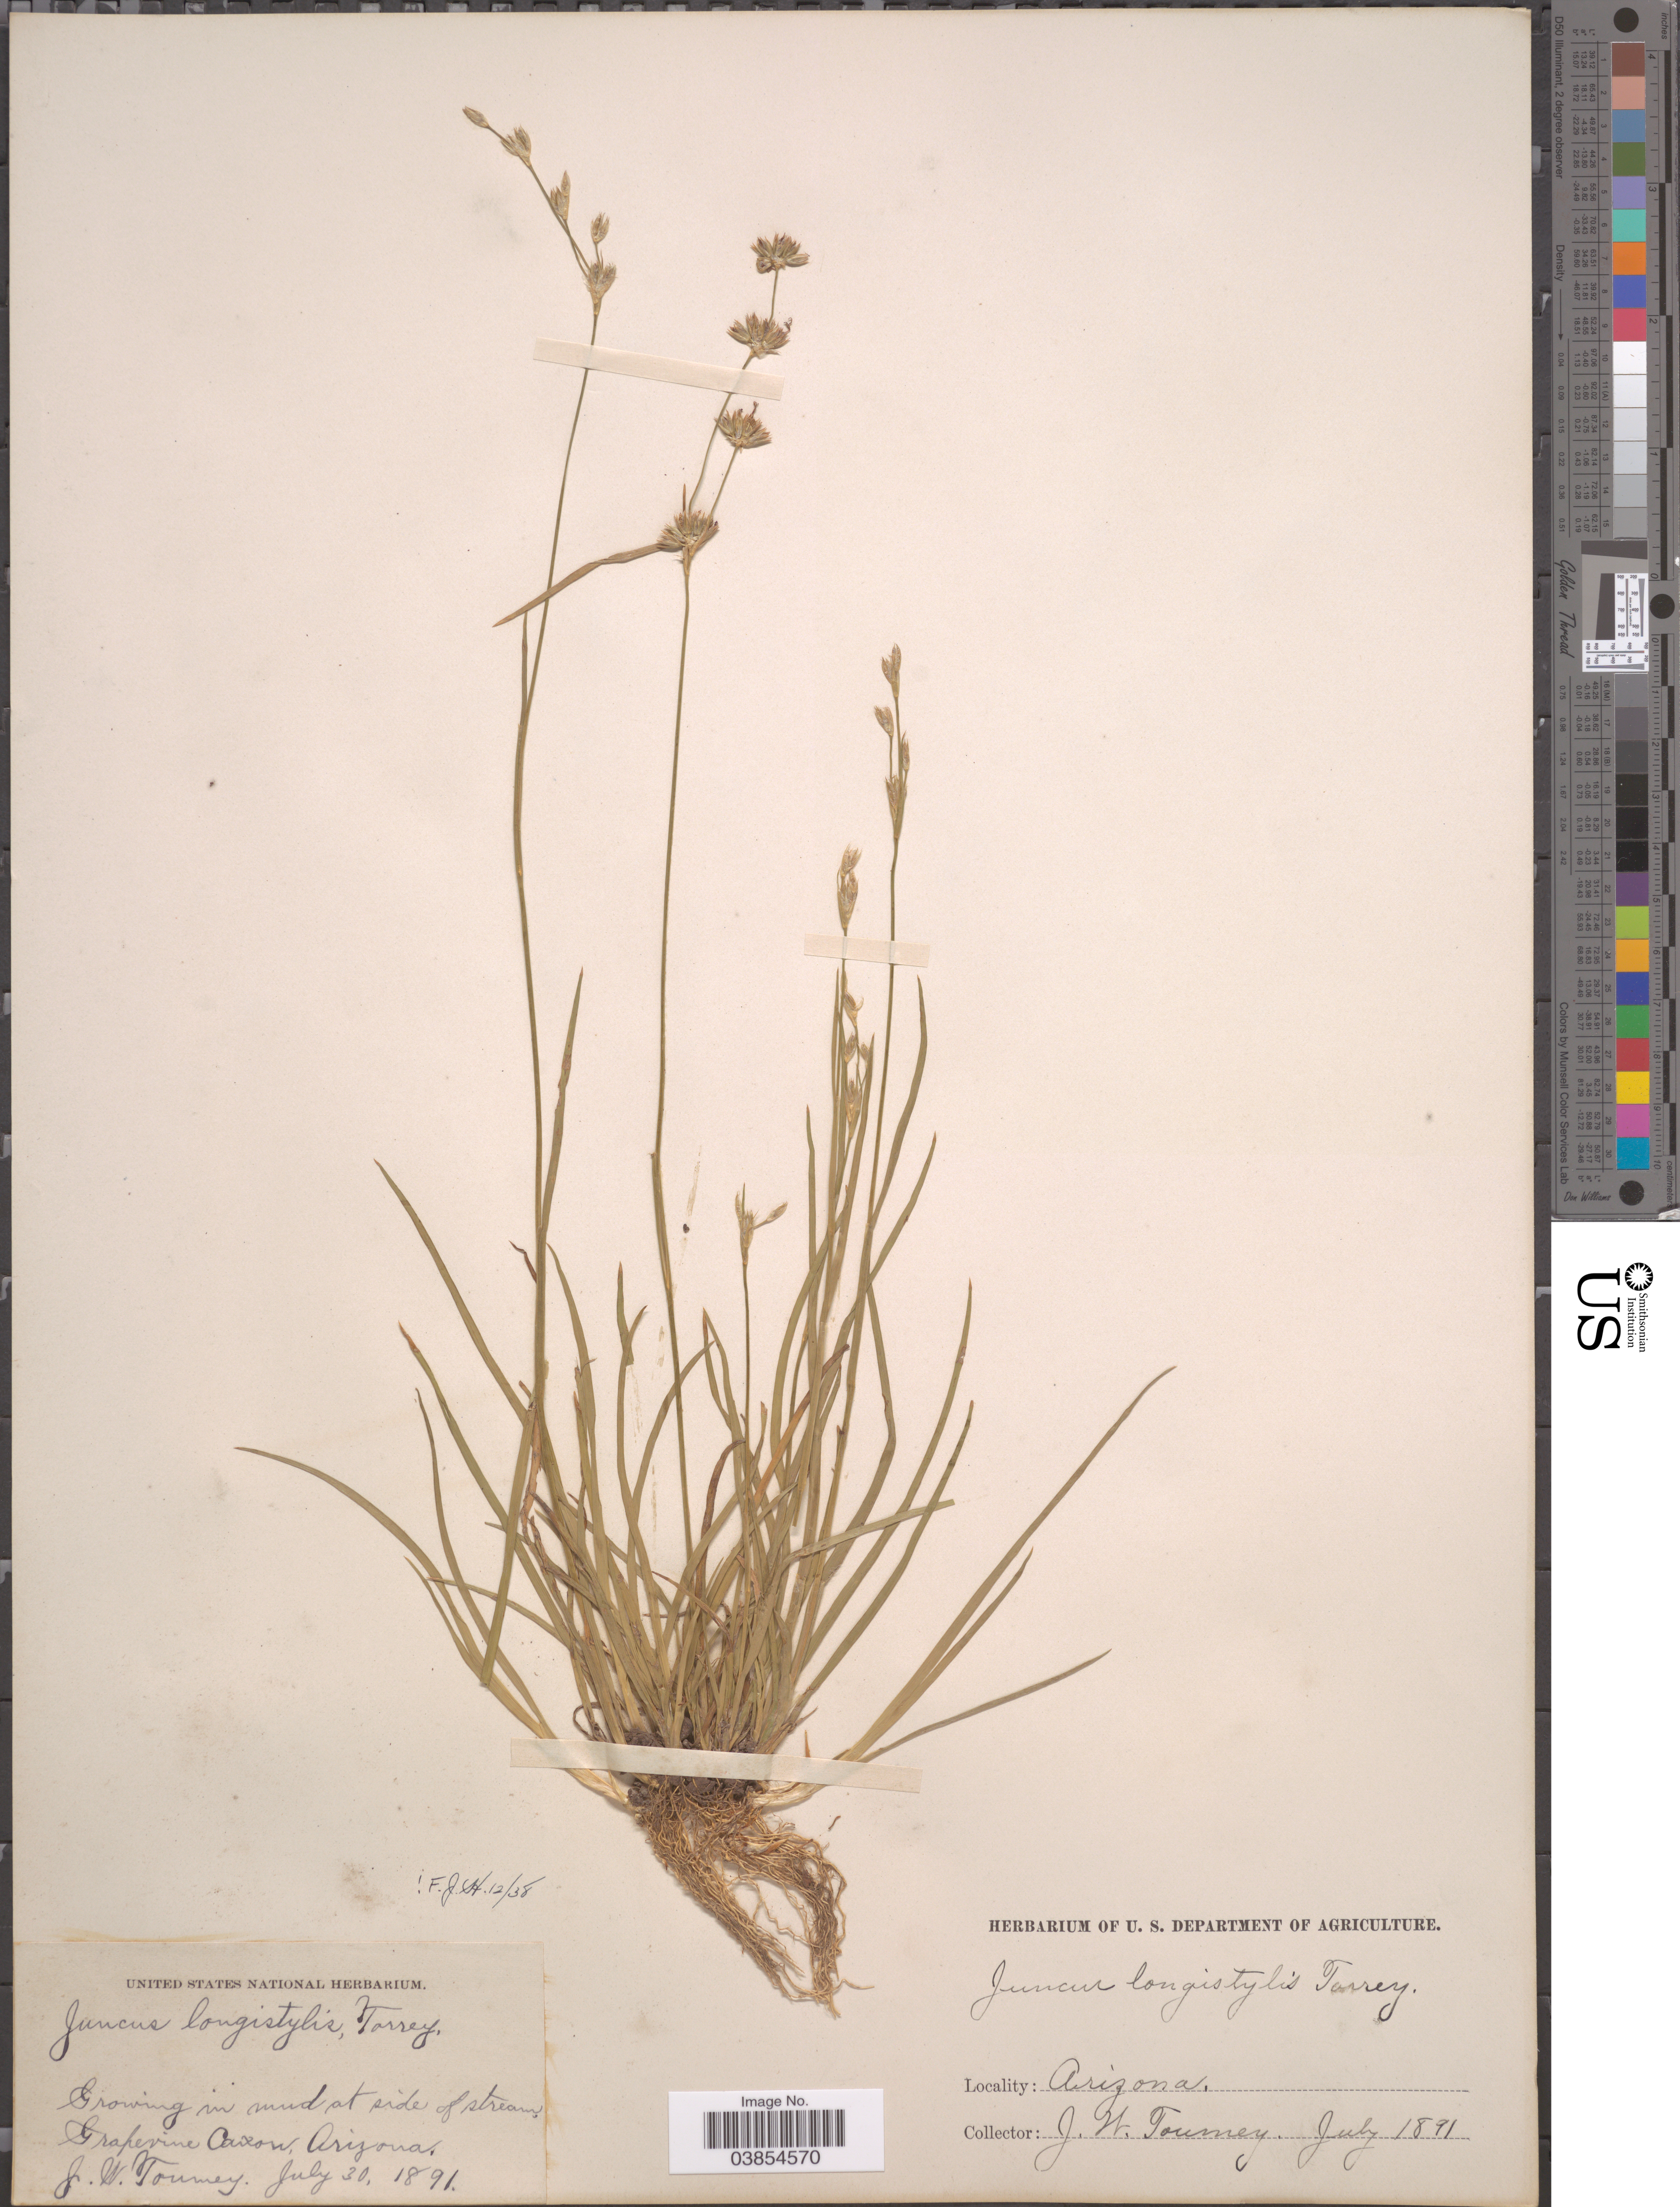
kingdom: Plantae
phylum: Tracheophyta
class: Liliopsida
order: Poales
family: Juncaceae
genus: Juncus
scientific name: Juncus longistylis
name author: Torr.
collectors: J. Tourney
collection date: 1891-07-30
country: United States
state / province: Arizona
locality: Grapevine Canon.